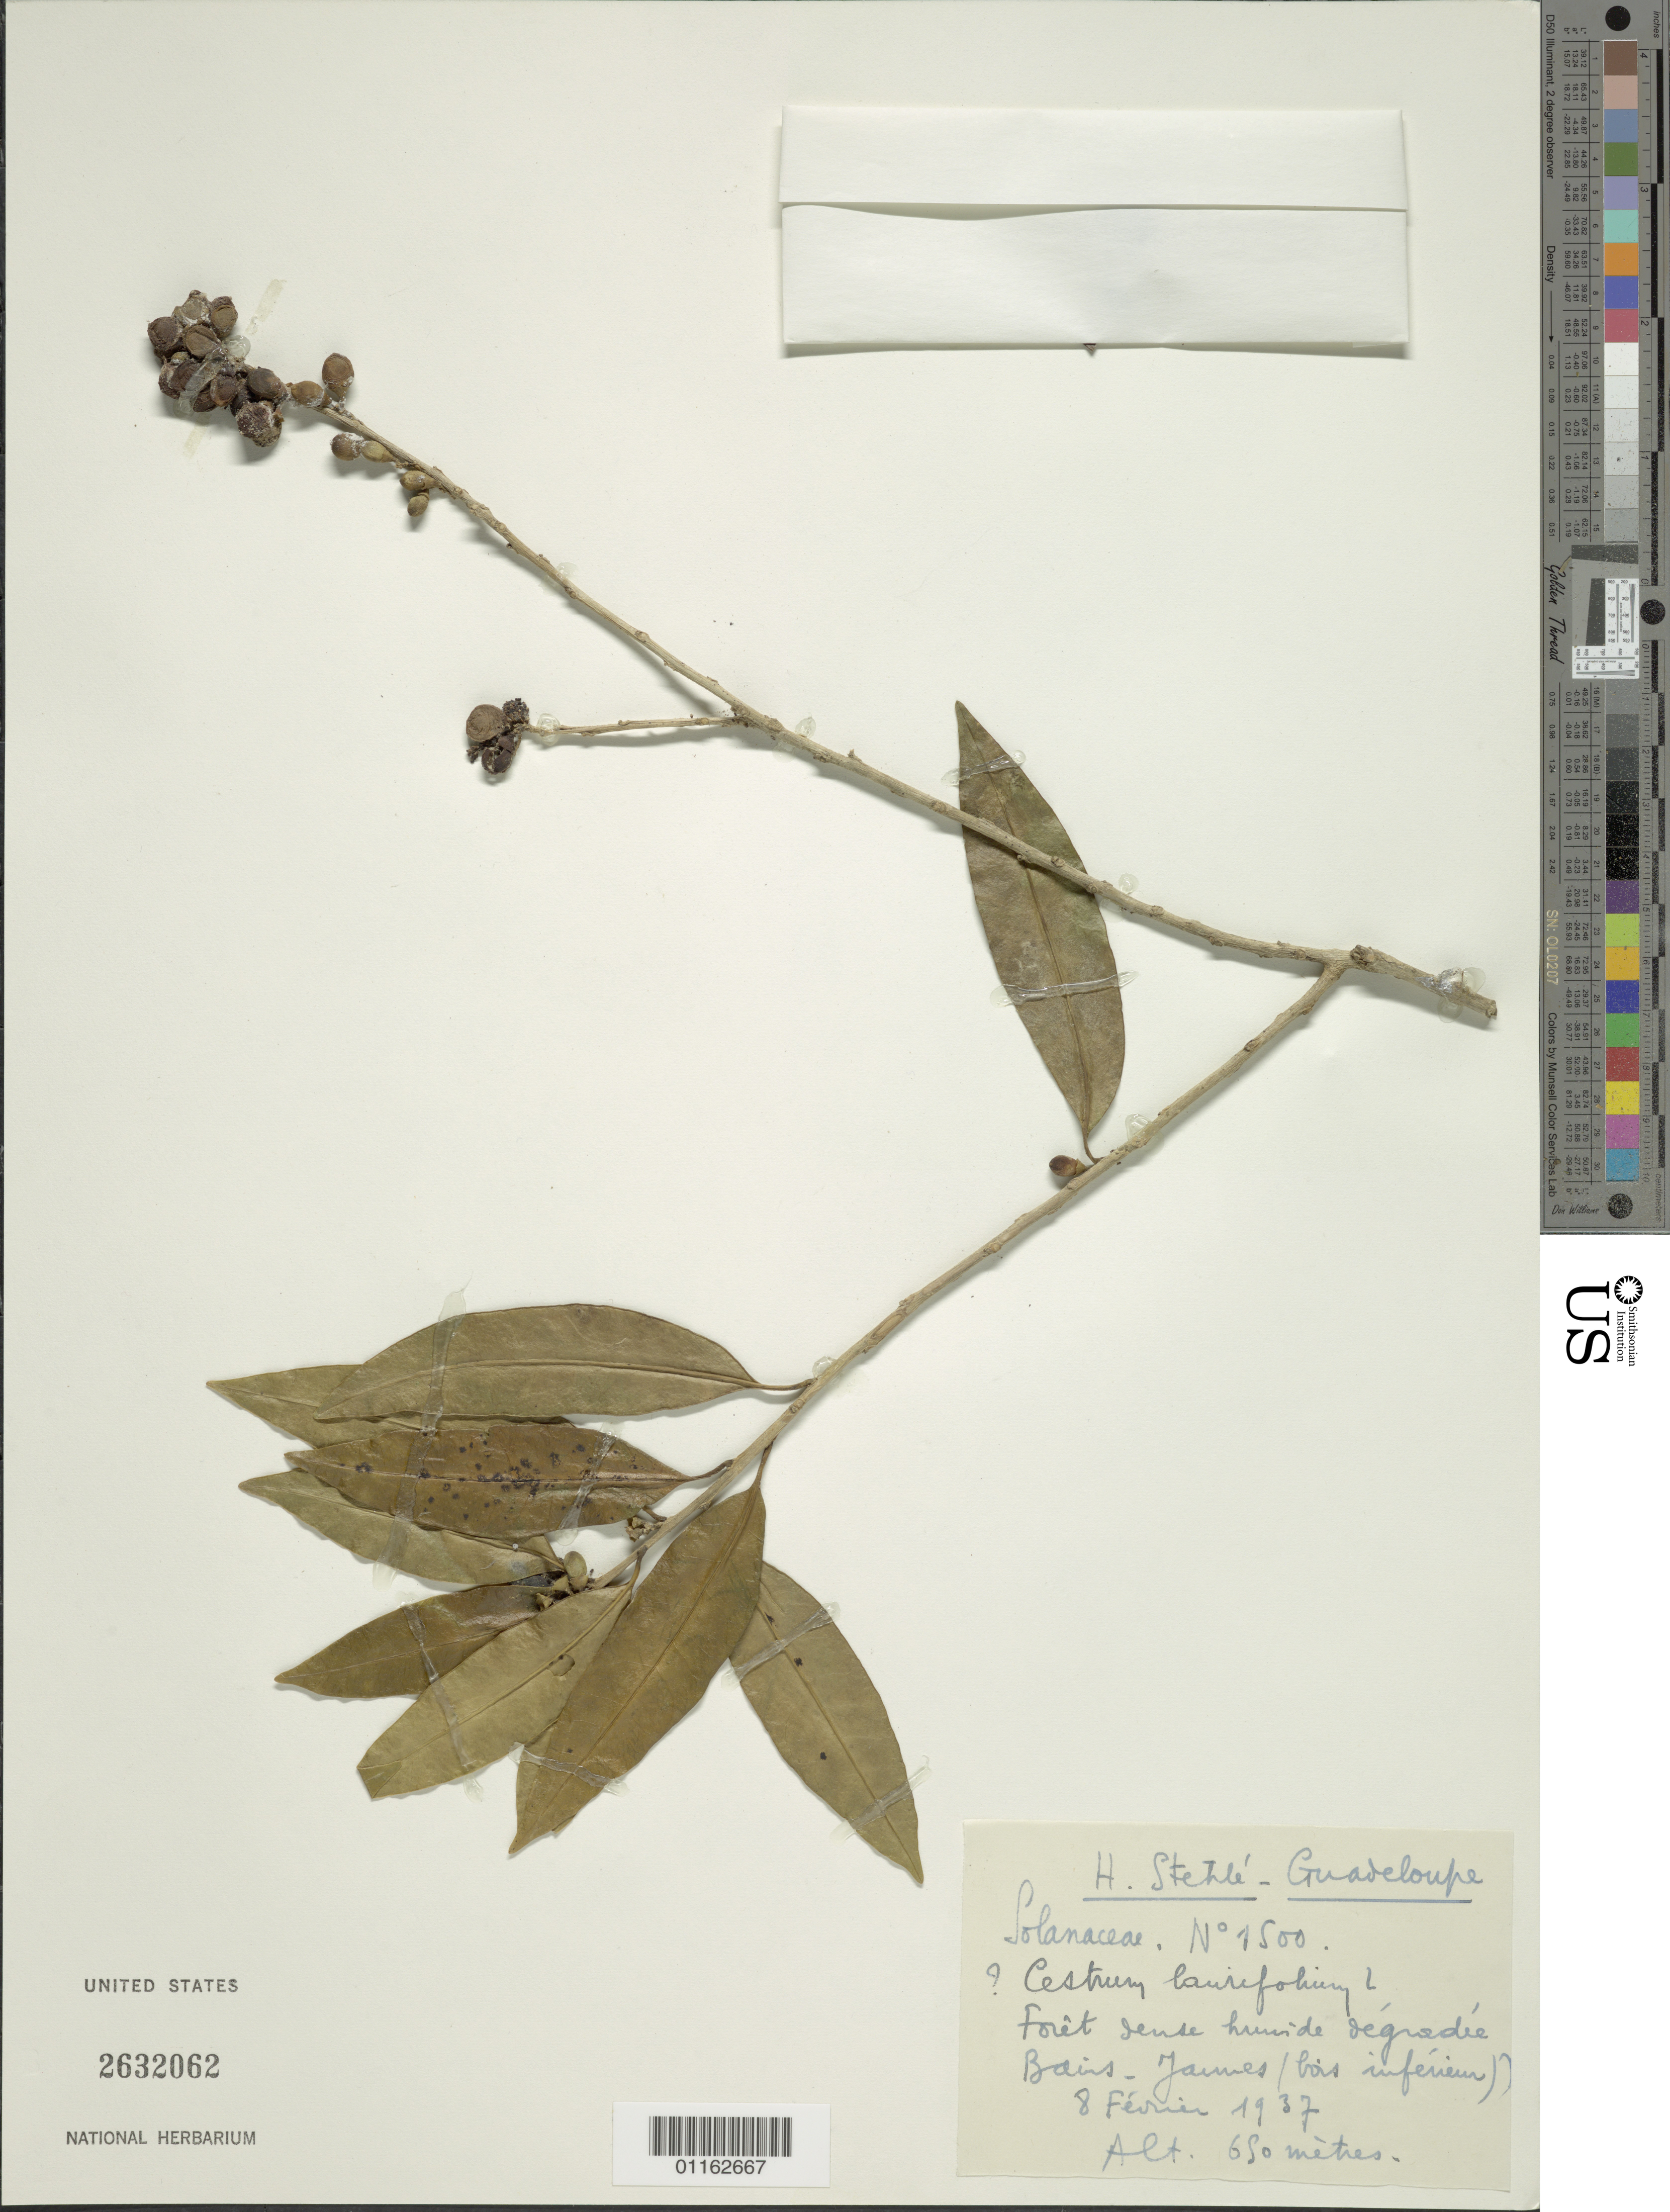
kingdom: Plantae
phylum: Tracheophyta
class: Magnoliopsida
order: Solanales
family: Solanaceae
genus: Cestrum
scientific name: Cestrum laurifolium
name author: L'Hér.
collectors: H. Stehlé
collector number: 1500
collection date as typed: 08 Feb 1937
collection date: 1937-02-08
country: Guadeloupe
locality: Bains-Juanes; Dense, degraded, humid forest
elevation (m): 650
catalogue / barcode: US 2632062